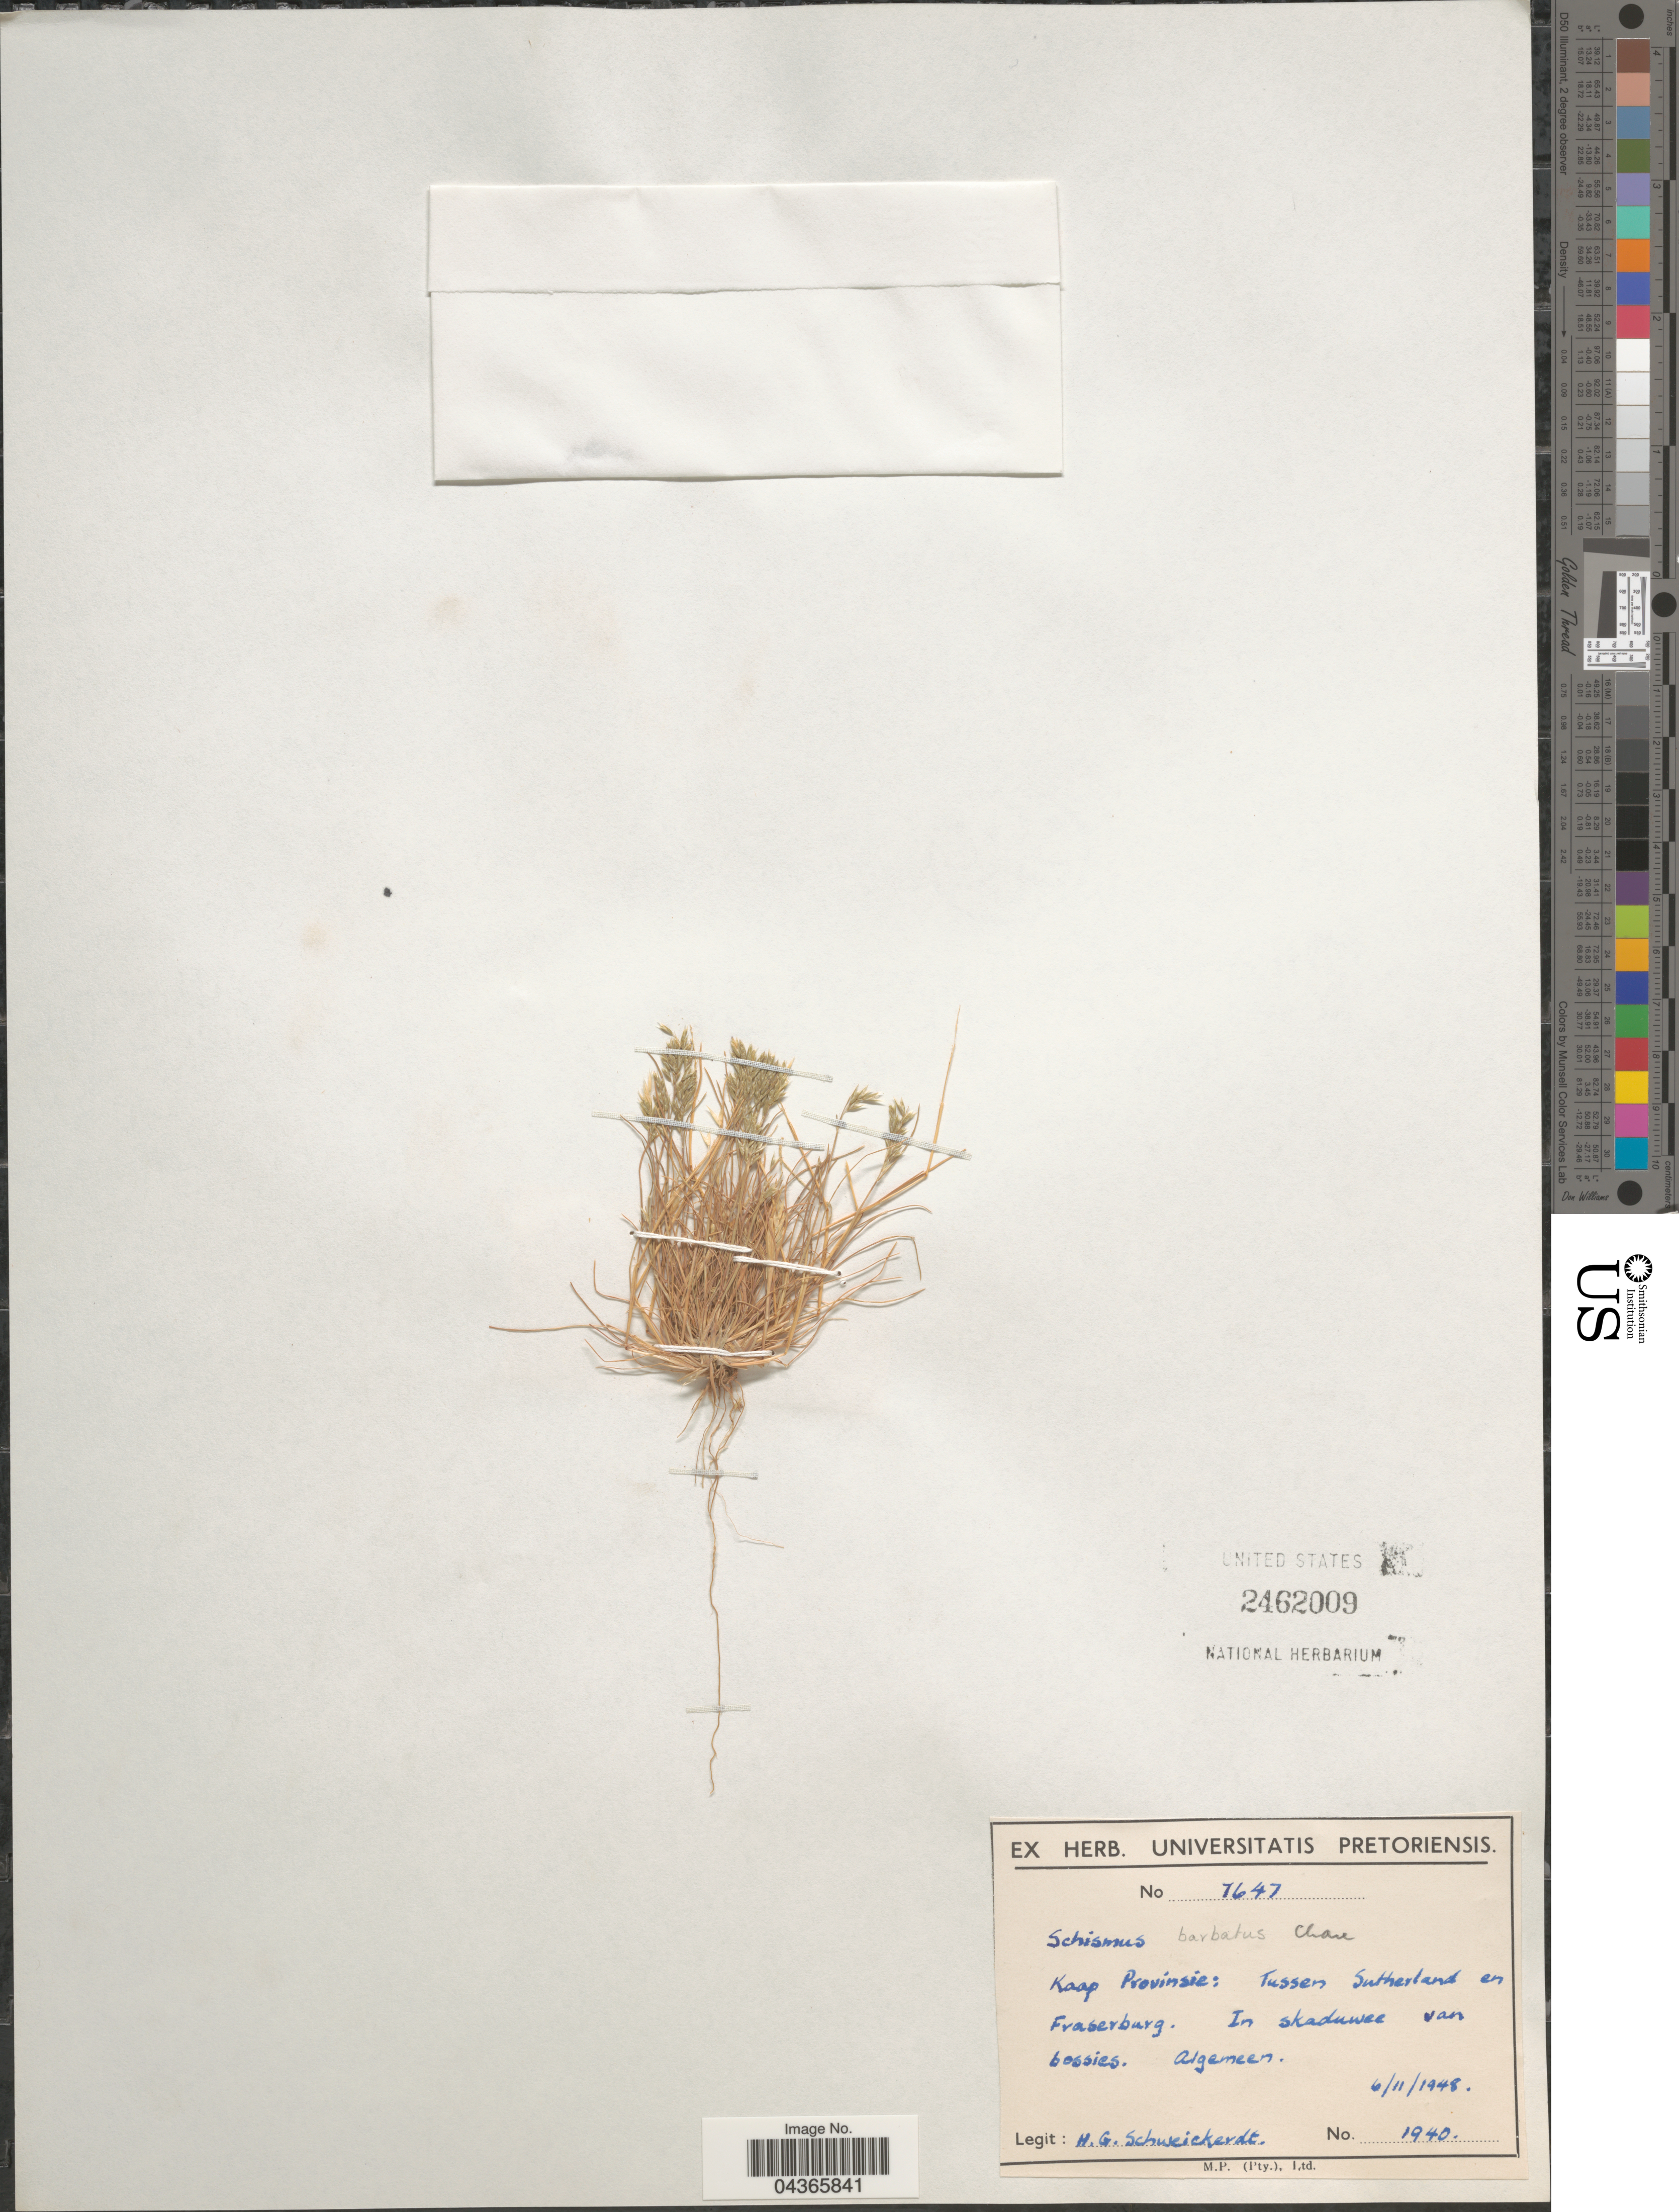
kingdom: Plantae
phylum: Tracheophyta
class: Liliopsida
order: Poales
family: Poaceae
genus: Schismus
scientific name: Schismus barbatus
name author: (L.) Thell.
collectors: H. Schweickerdt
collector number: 1940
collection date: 1948-11-06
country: South Africa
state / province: Northern Cape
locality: Kaap Provinsie: Tussen Sutherland en Fraserburg. In skaduwee van bossies.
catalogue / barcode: US 2462009